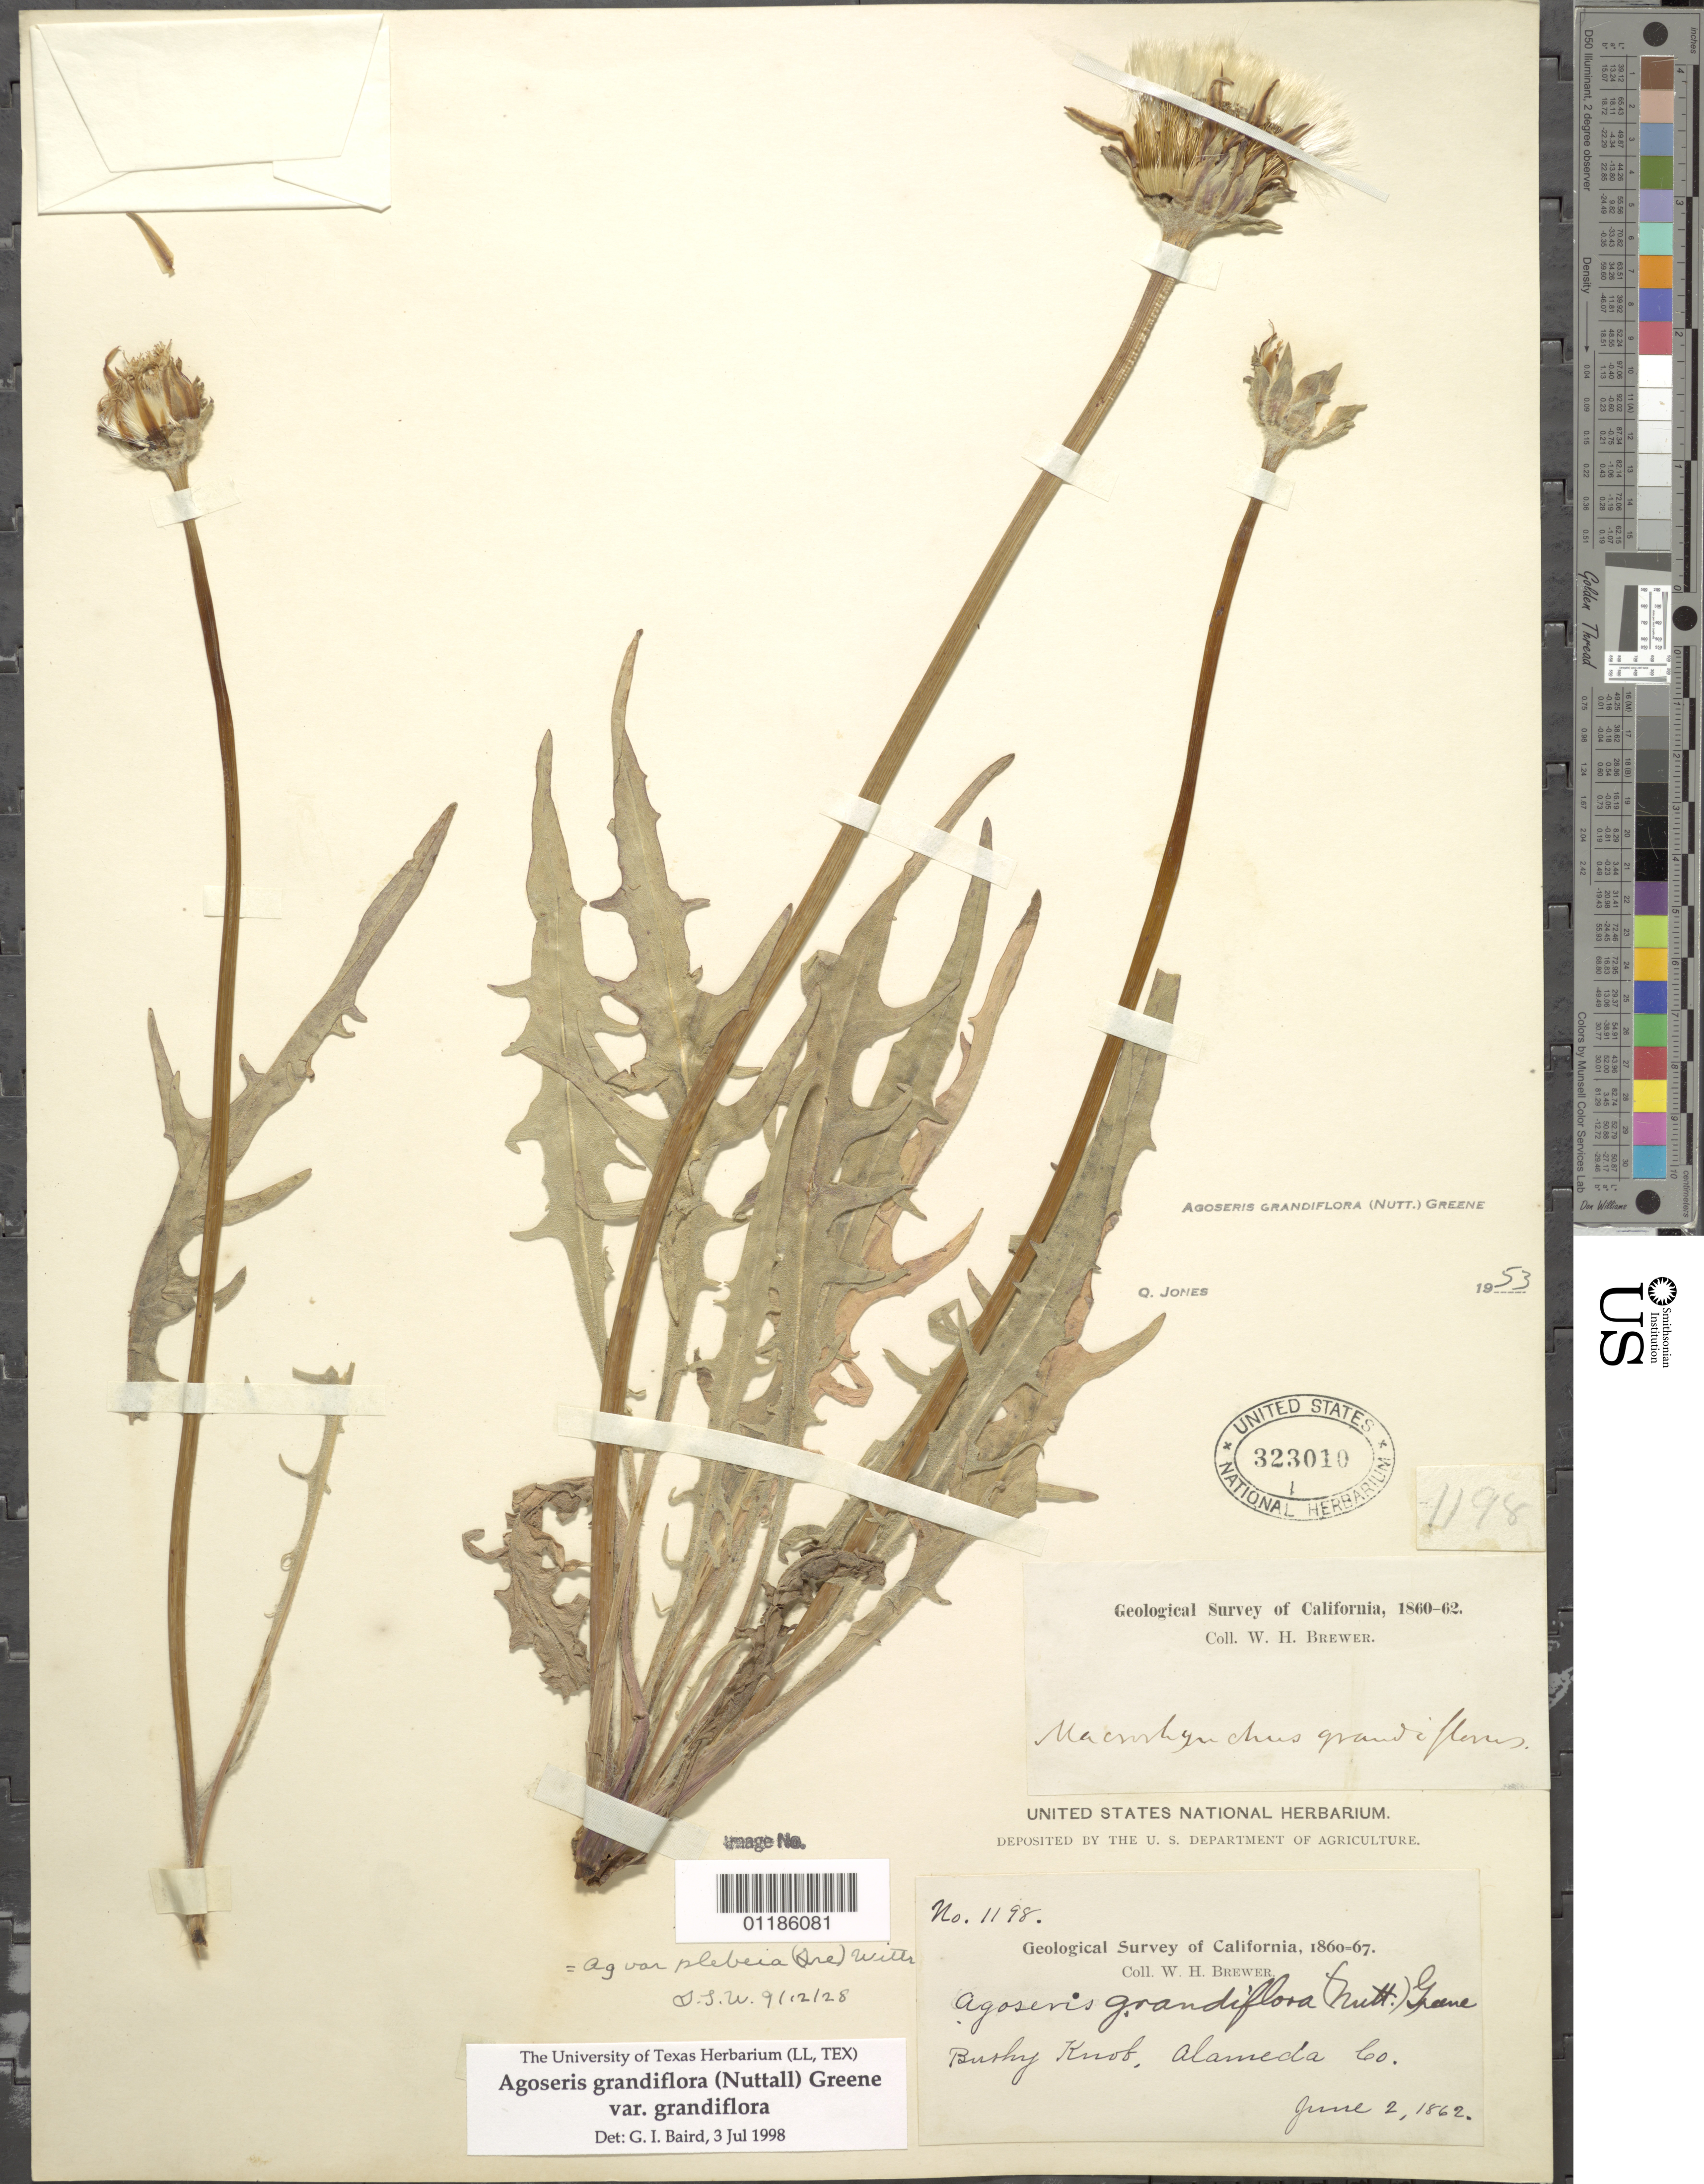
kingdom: Plantae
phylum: Tracheophyta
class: Magnoliopsida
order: Asterales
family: Asteraceae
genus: Agoseris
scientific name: Agoseris grandiflora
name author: (Nutt.) Greene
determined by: Baird, G. I.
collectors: W. H. Brewer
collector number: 1198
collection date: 1862-06-02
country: United States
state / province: California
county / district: Alameda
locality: Bushy Knob.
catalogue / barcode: US 323010